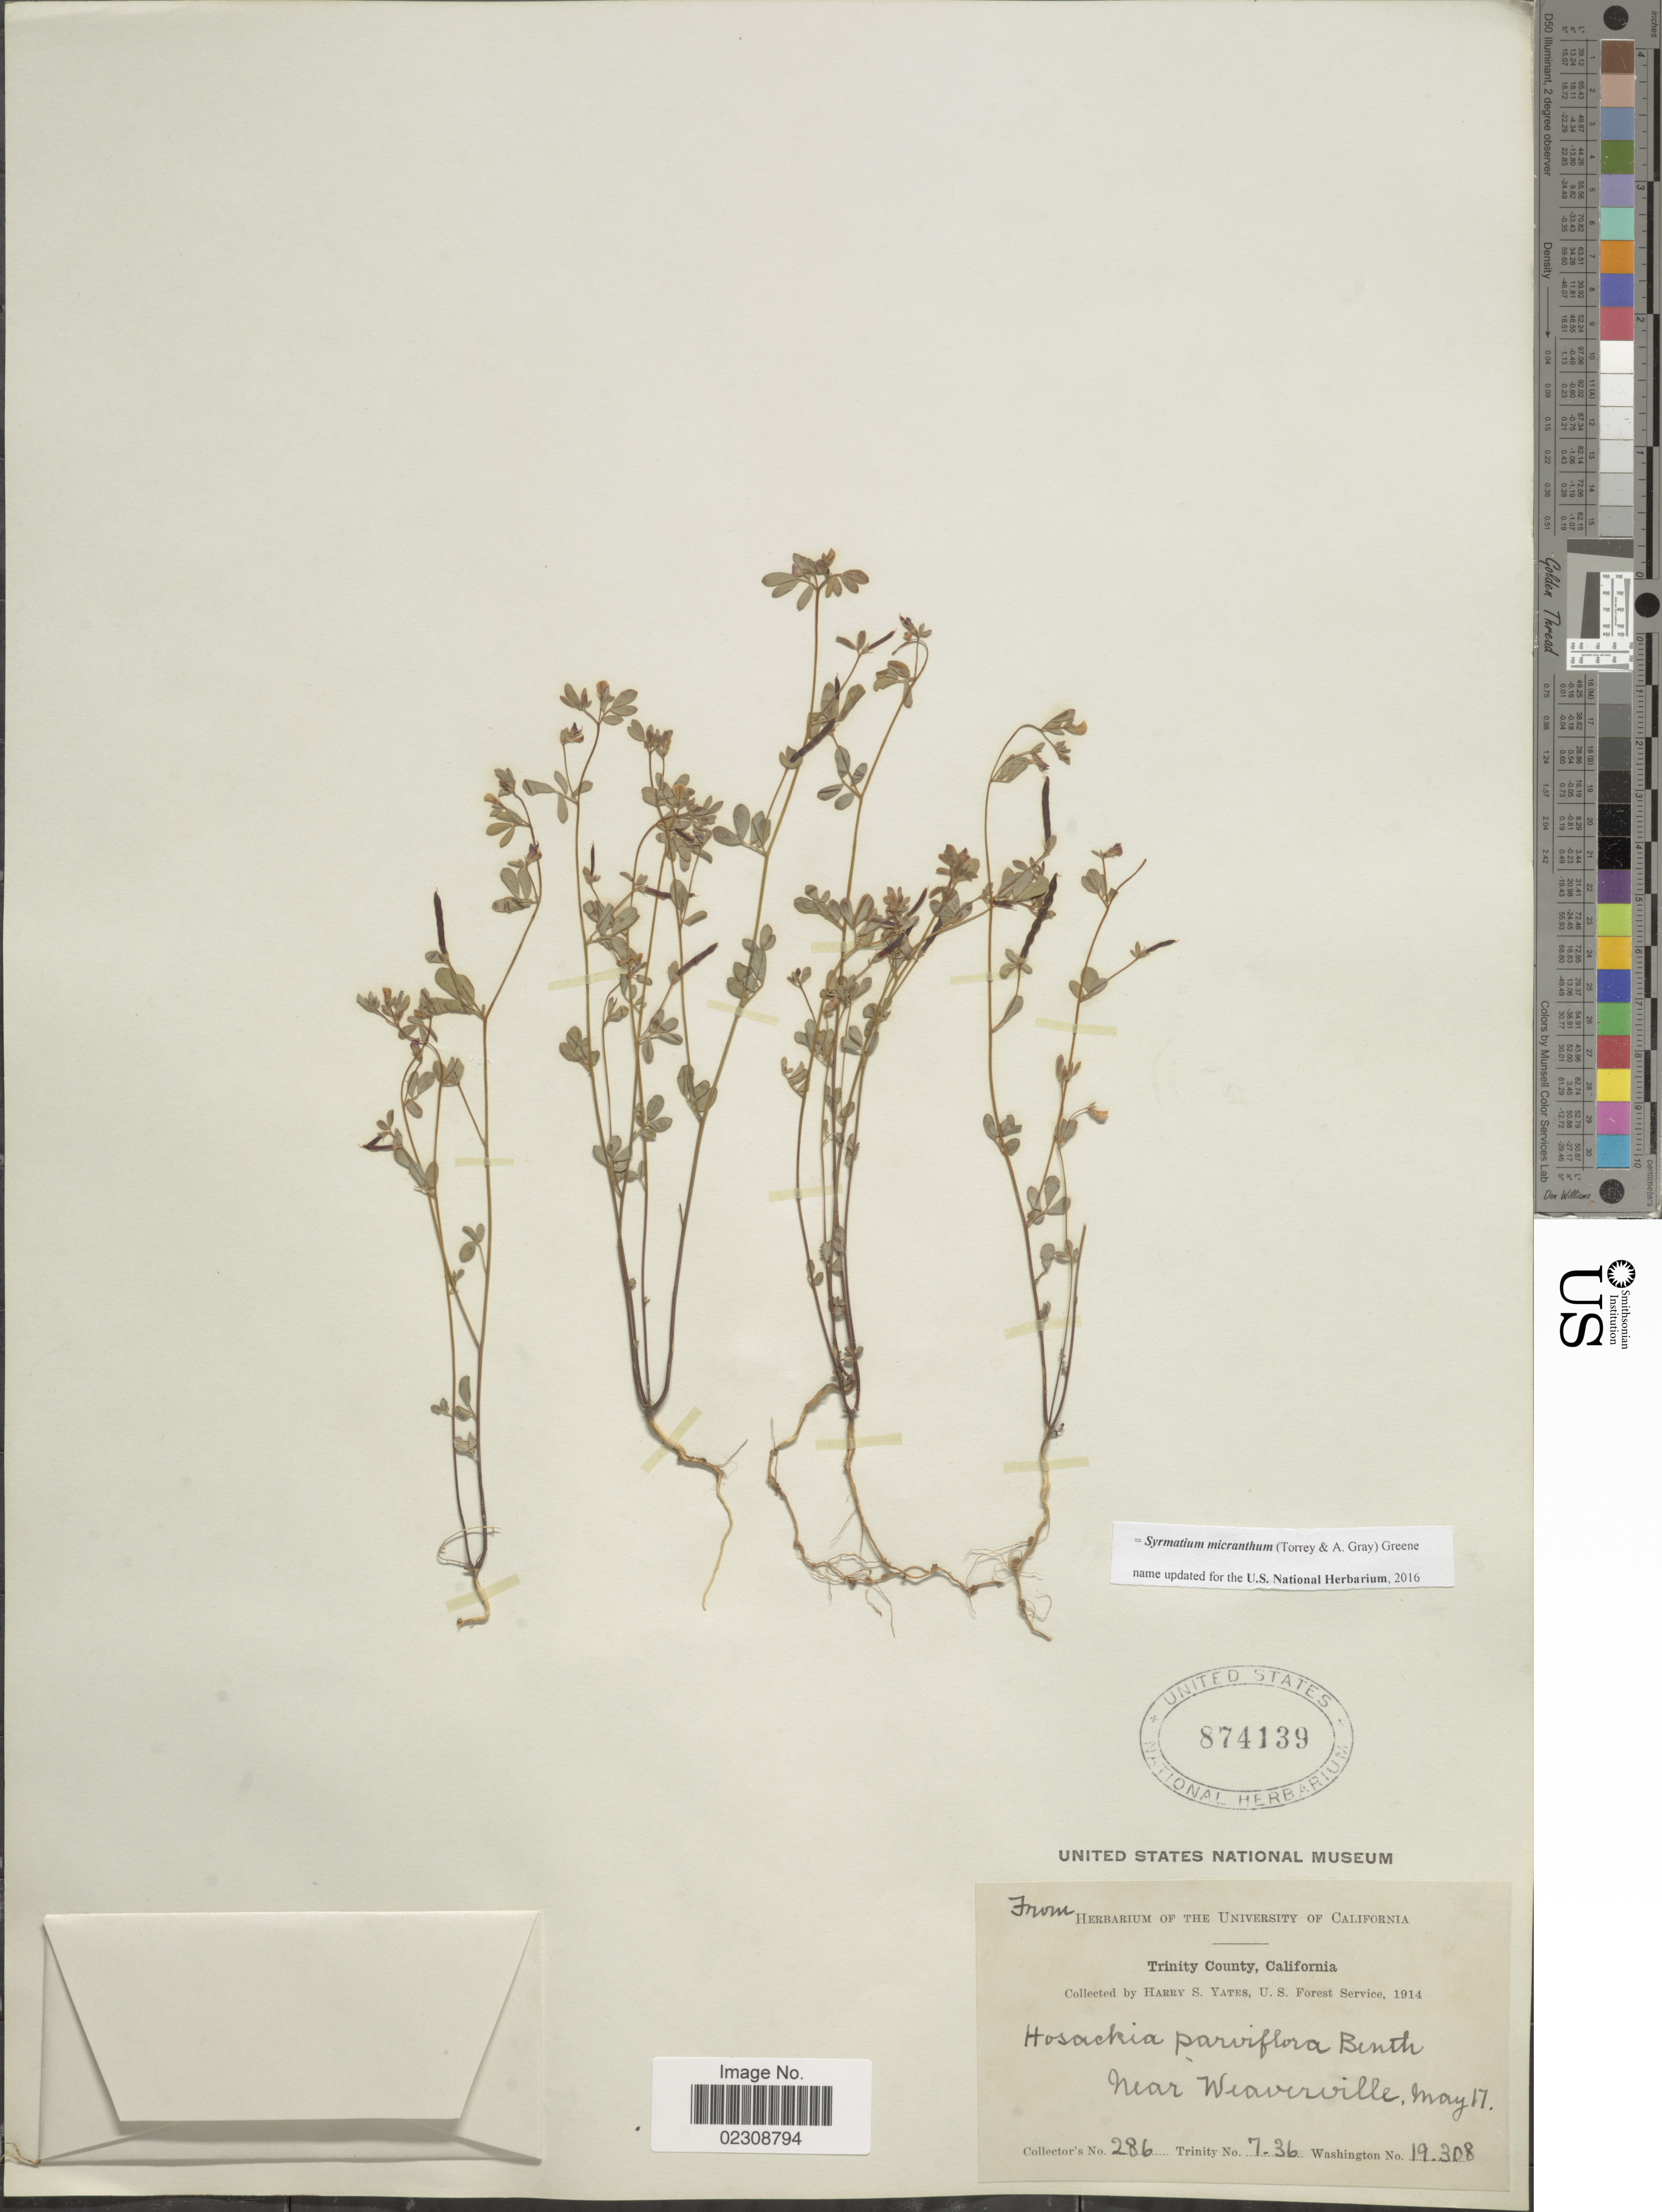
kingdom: Plantae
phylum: Tracheophyta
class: Magnoliopsida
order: Fabales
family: Fabaceae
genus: Syrmatium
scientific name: Syrmatium micranthum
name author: (Torr. & A. Gray) Greene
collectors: H. S. Yates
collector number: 286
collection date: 1914-05-17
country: United States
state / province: California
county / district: Trinity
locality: Trinity County. near Weaverville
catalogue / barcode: US 874139